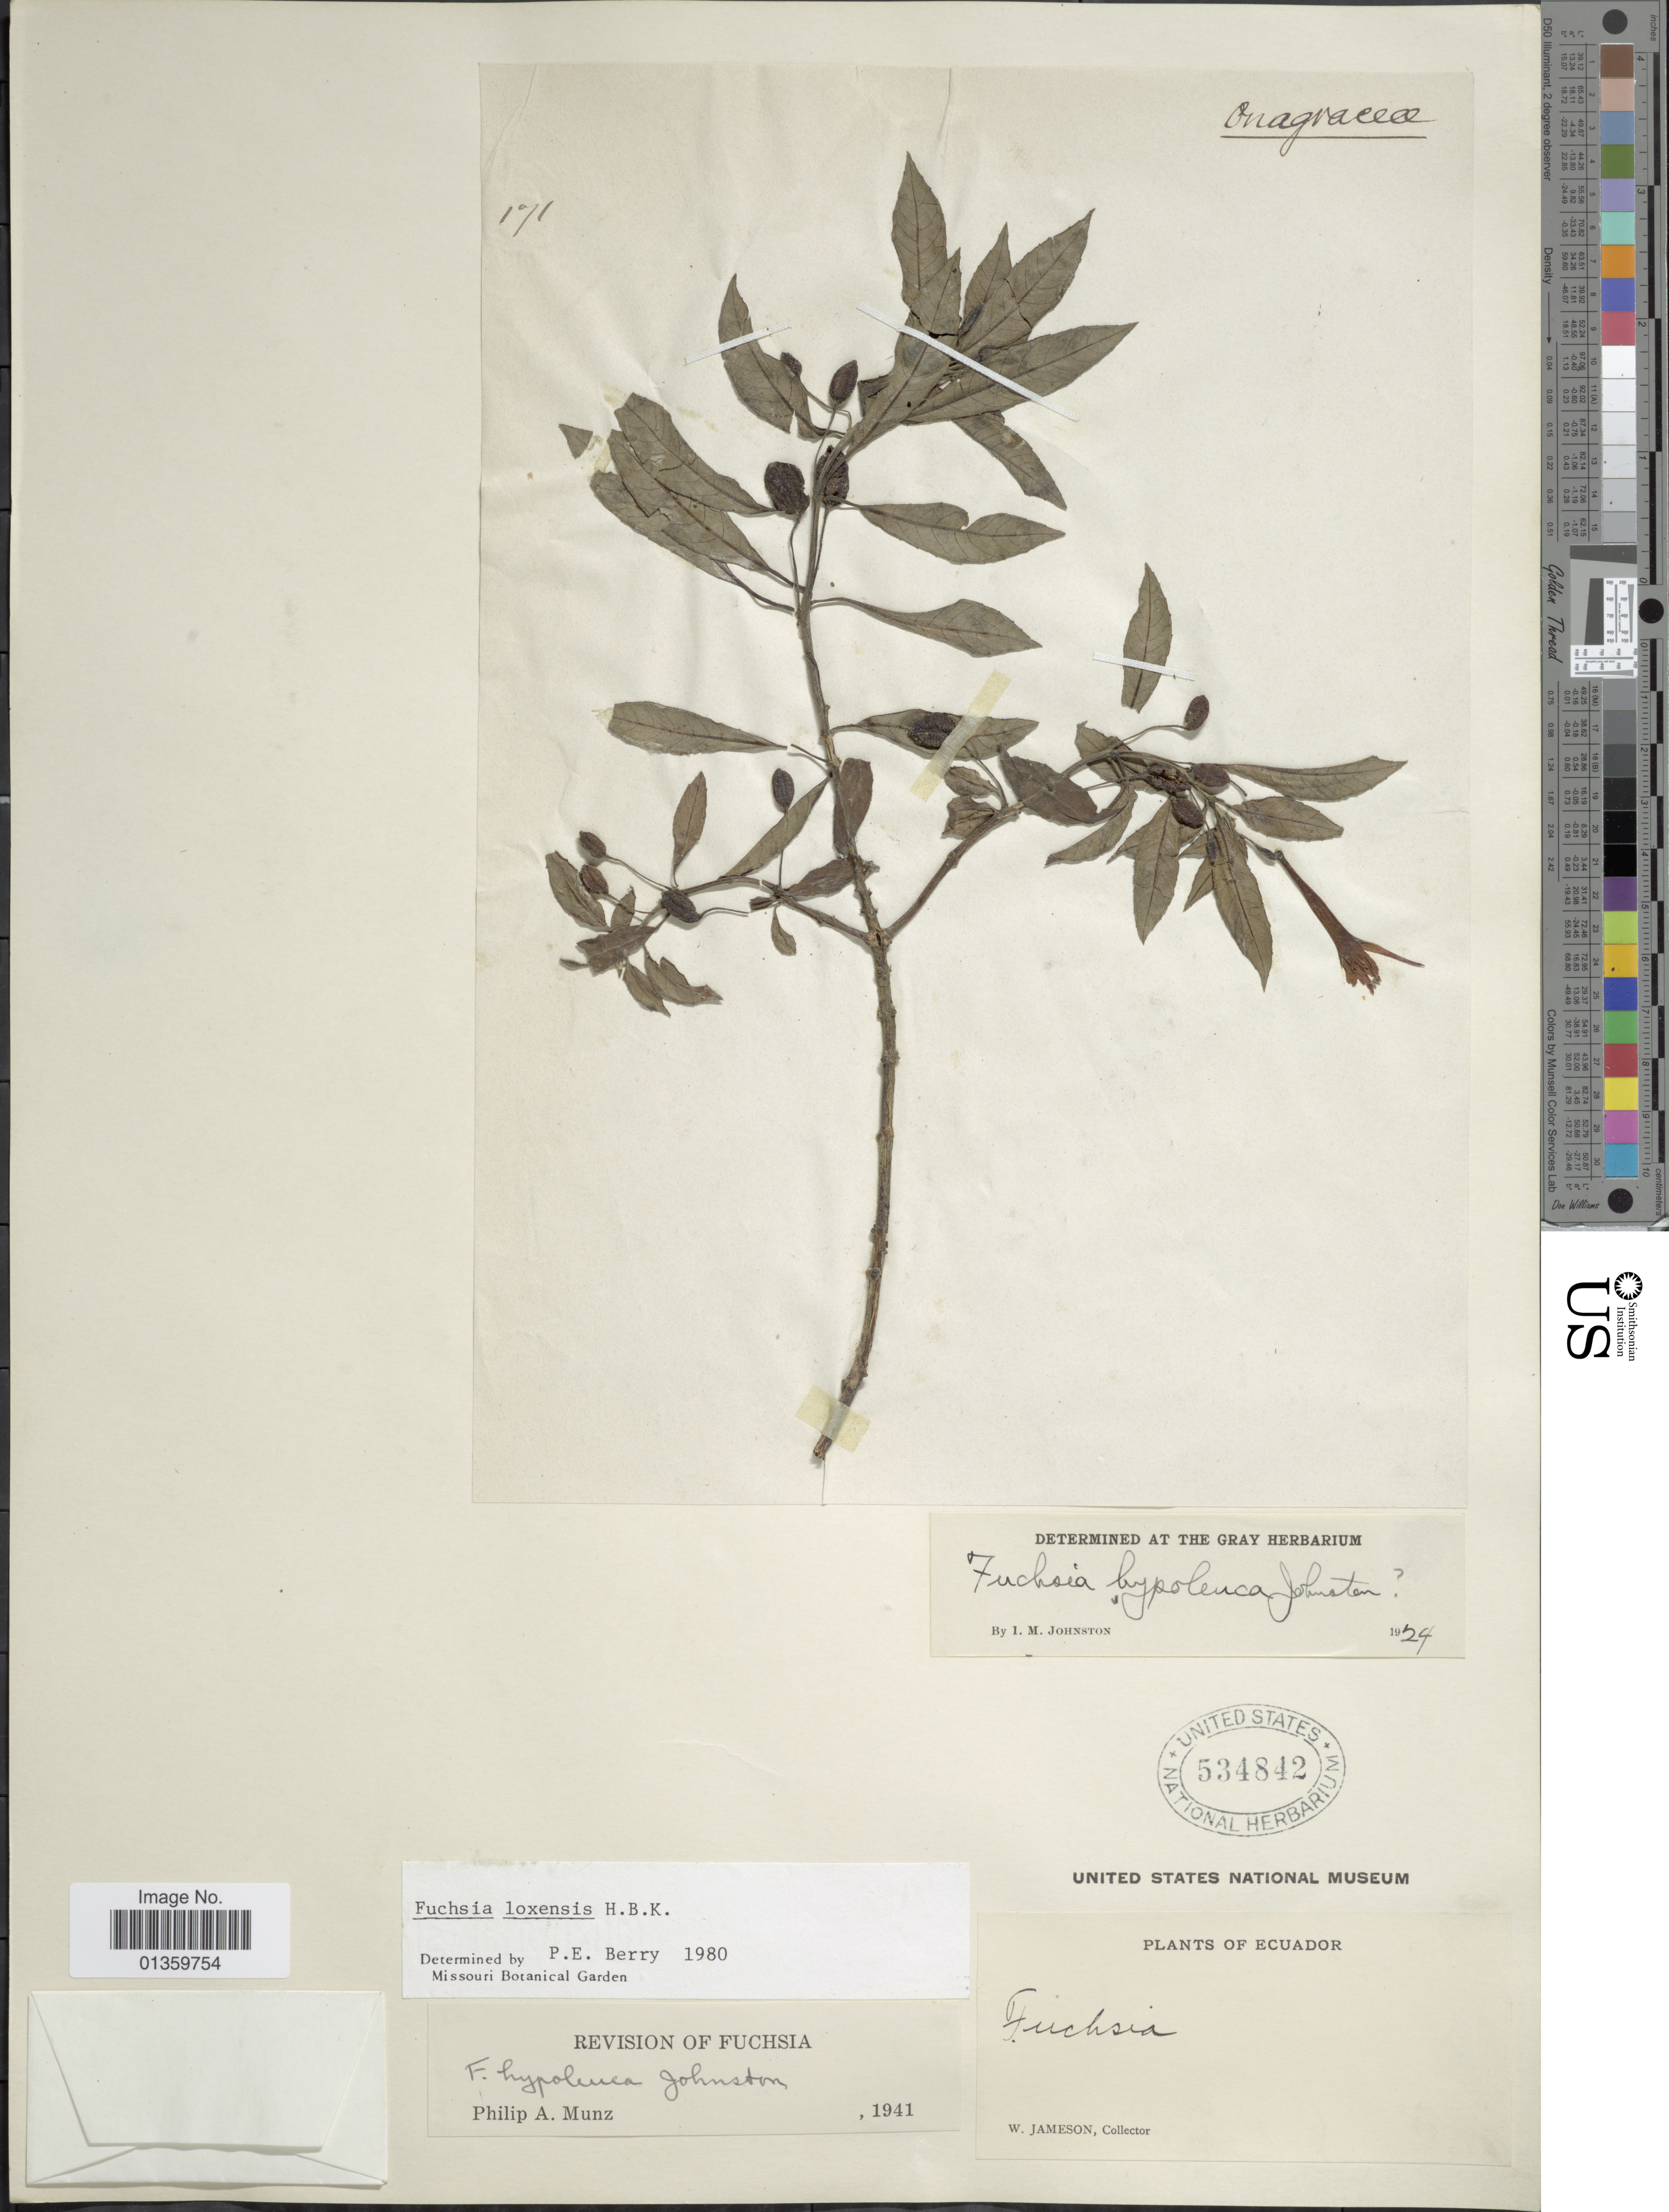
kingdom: Plantae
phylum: Tracheophyta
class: Magnoliopsida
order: Myrtales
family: Onagraceae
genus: Fuchsia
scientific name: Fuchsia loxensis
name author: Kunth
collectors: W. Jameson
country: Ecuador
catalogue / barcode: US 534842